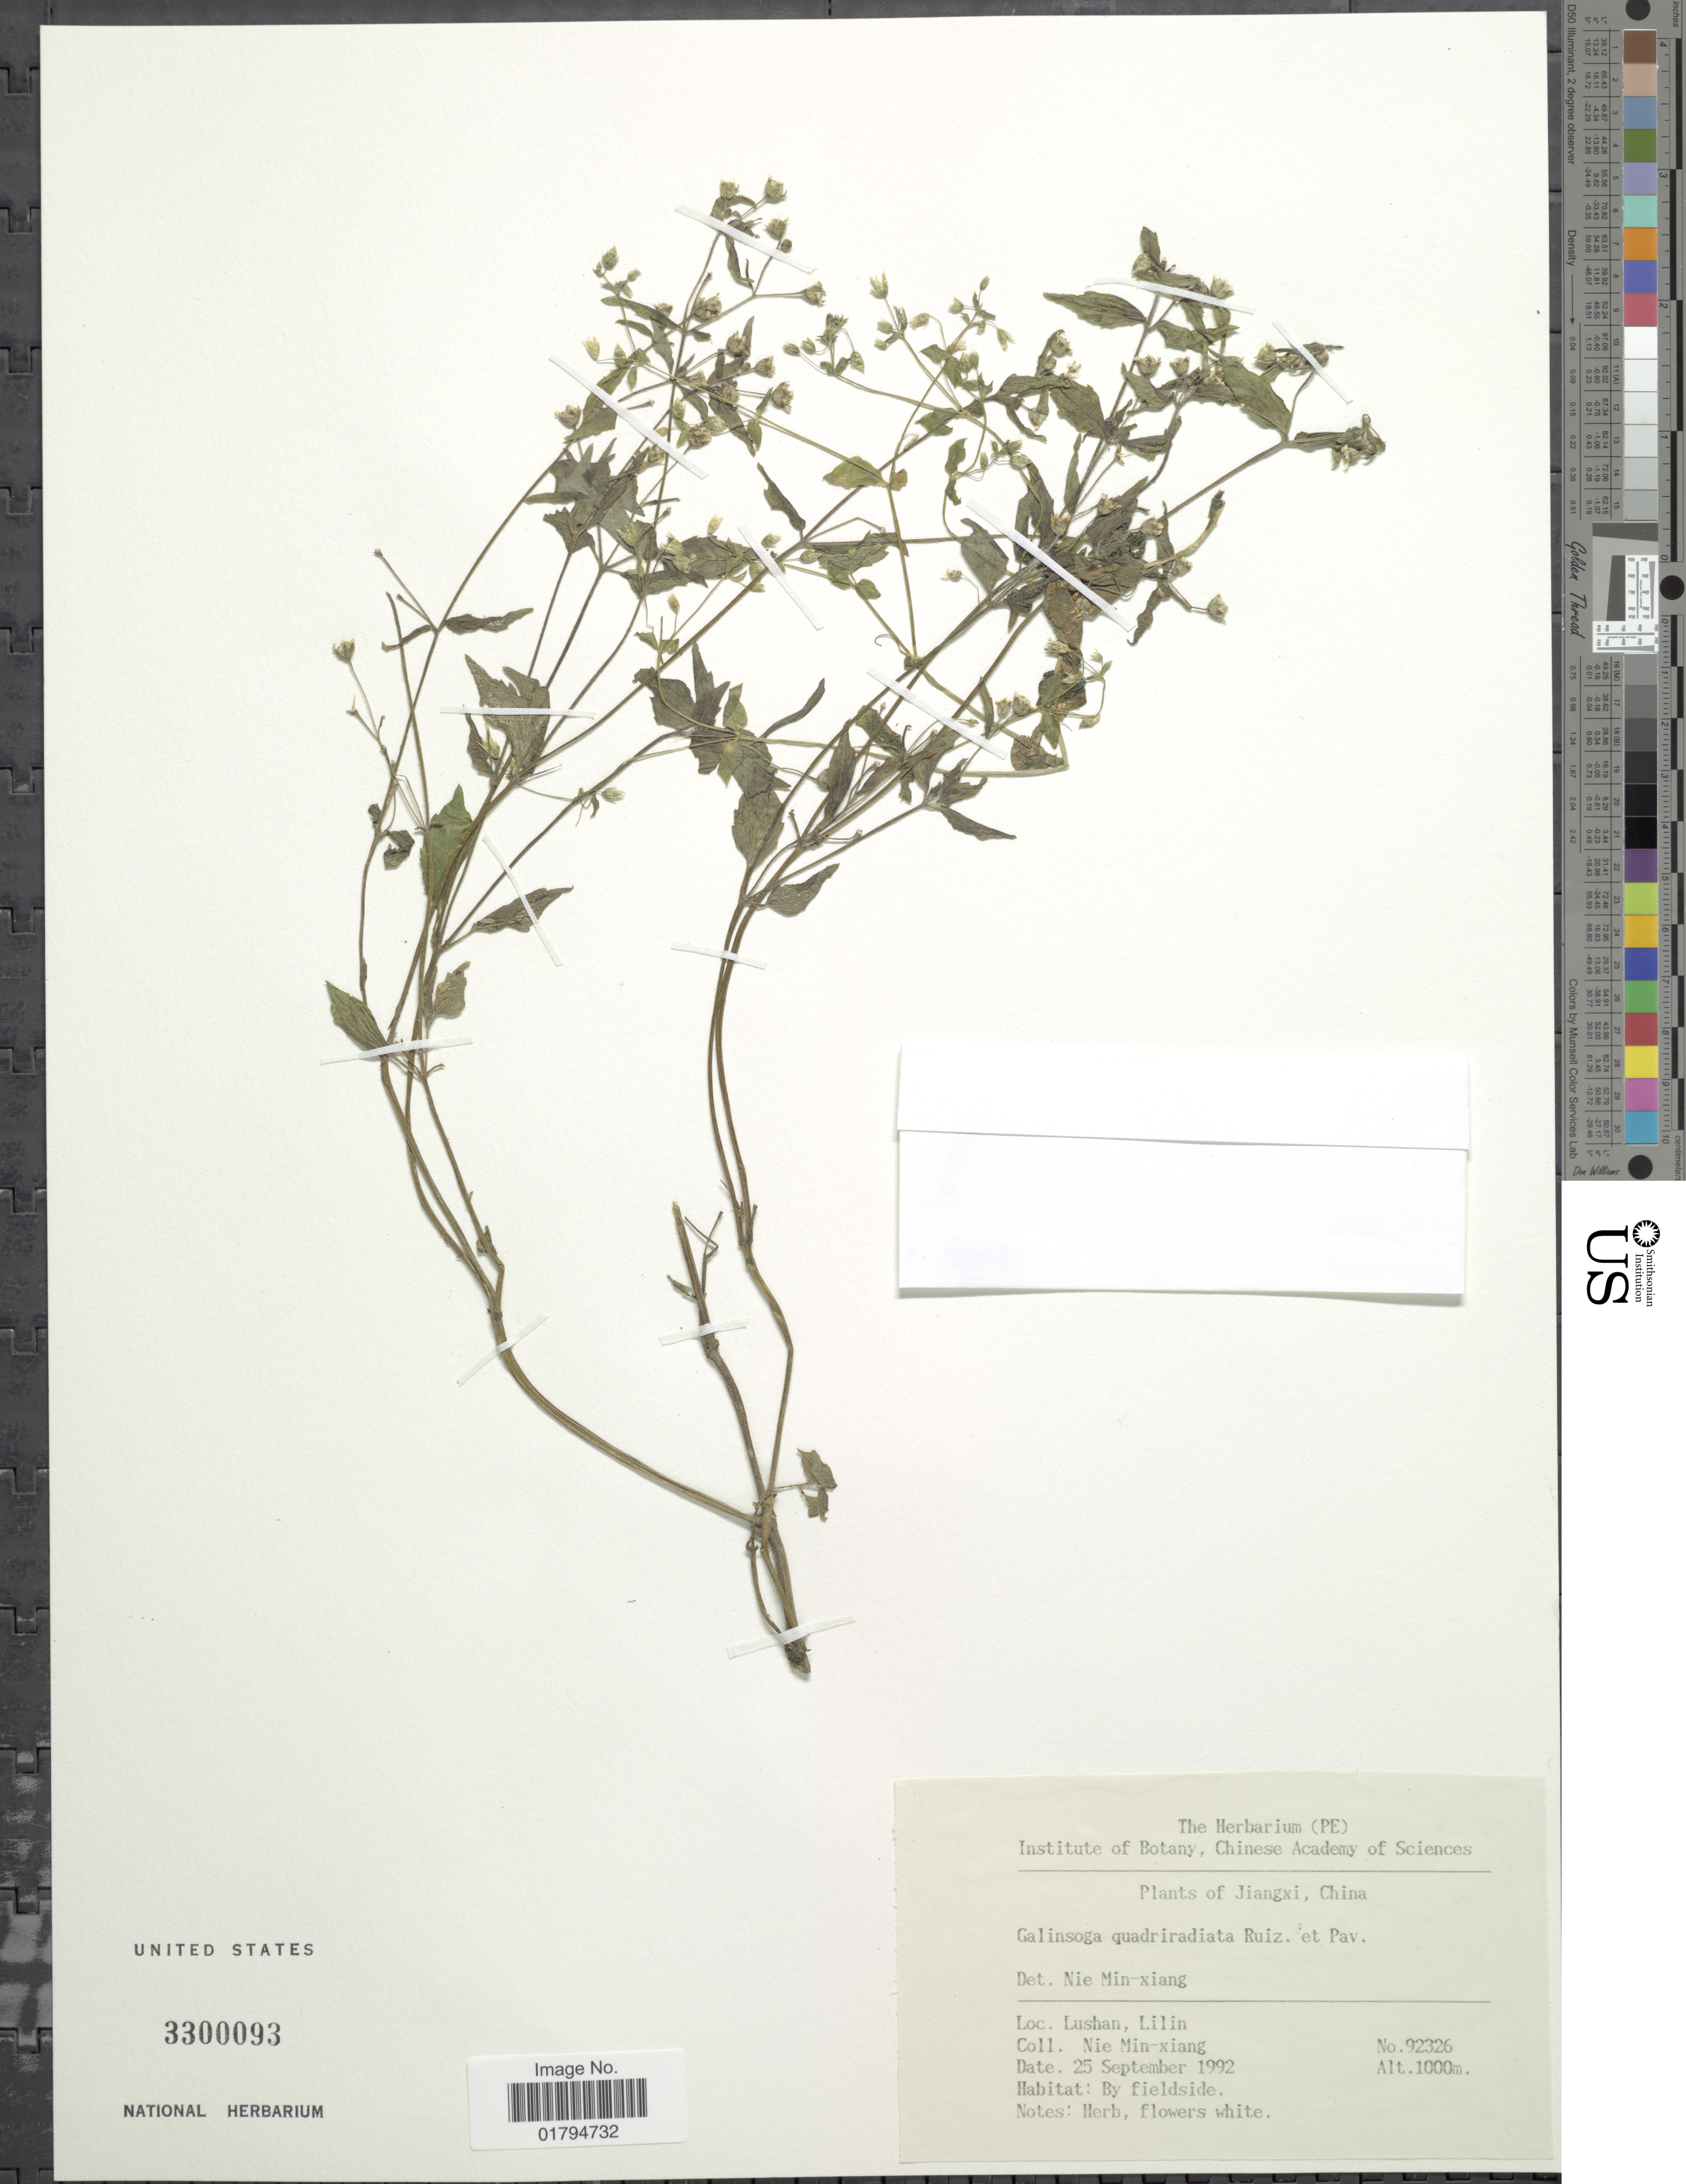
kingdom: Plantae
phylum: Tracheophyta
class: Magnoliopsida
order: Asterales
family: Asteraceae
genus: Galinsoga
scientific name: Galinsoga quadriradiata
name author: Ruiz & Pav.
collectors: M. Nie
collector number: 92326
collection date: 1992-09-25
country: China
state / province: Jiangxi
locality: Lushan, Lilin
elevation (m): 1000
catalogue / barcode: US 3300093